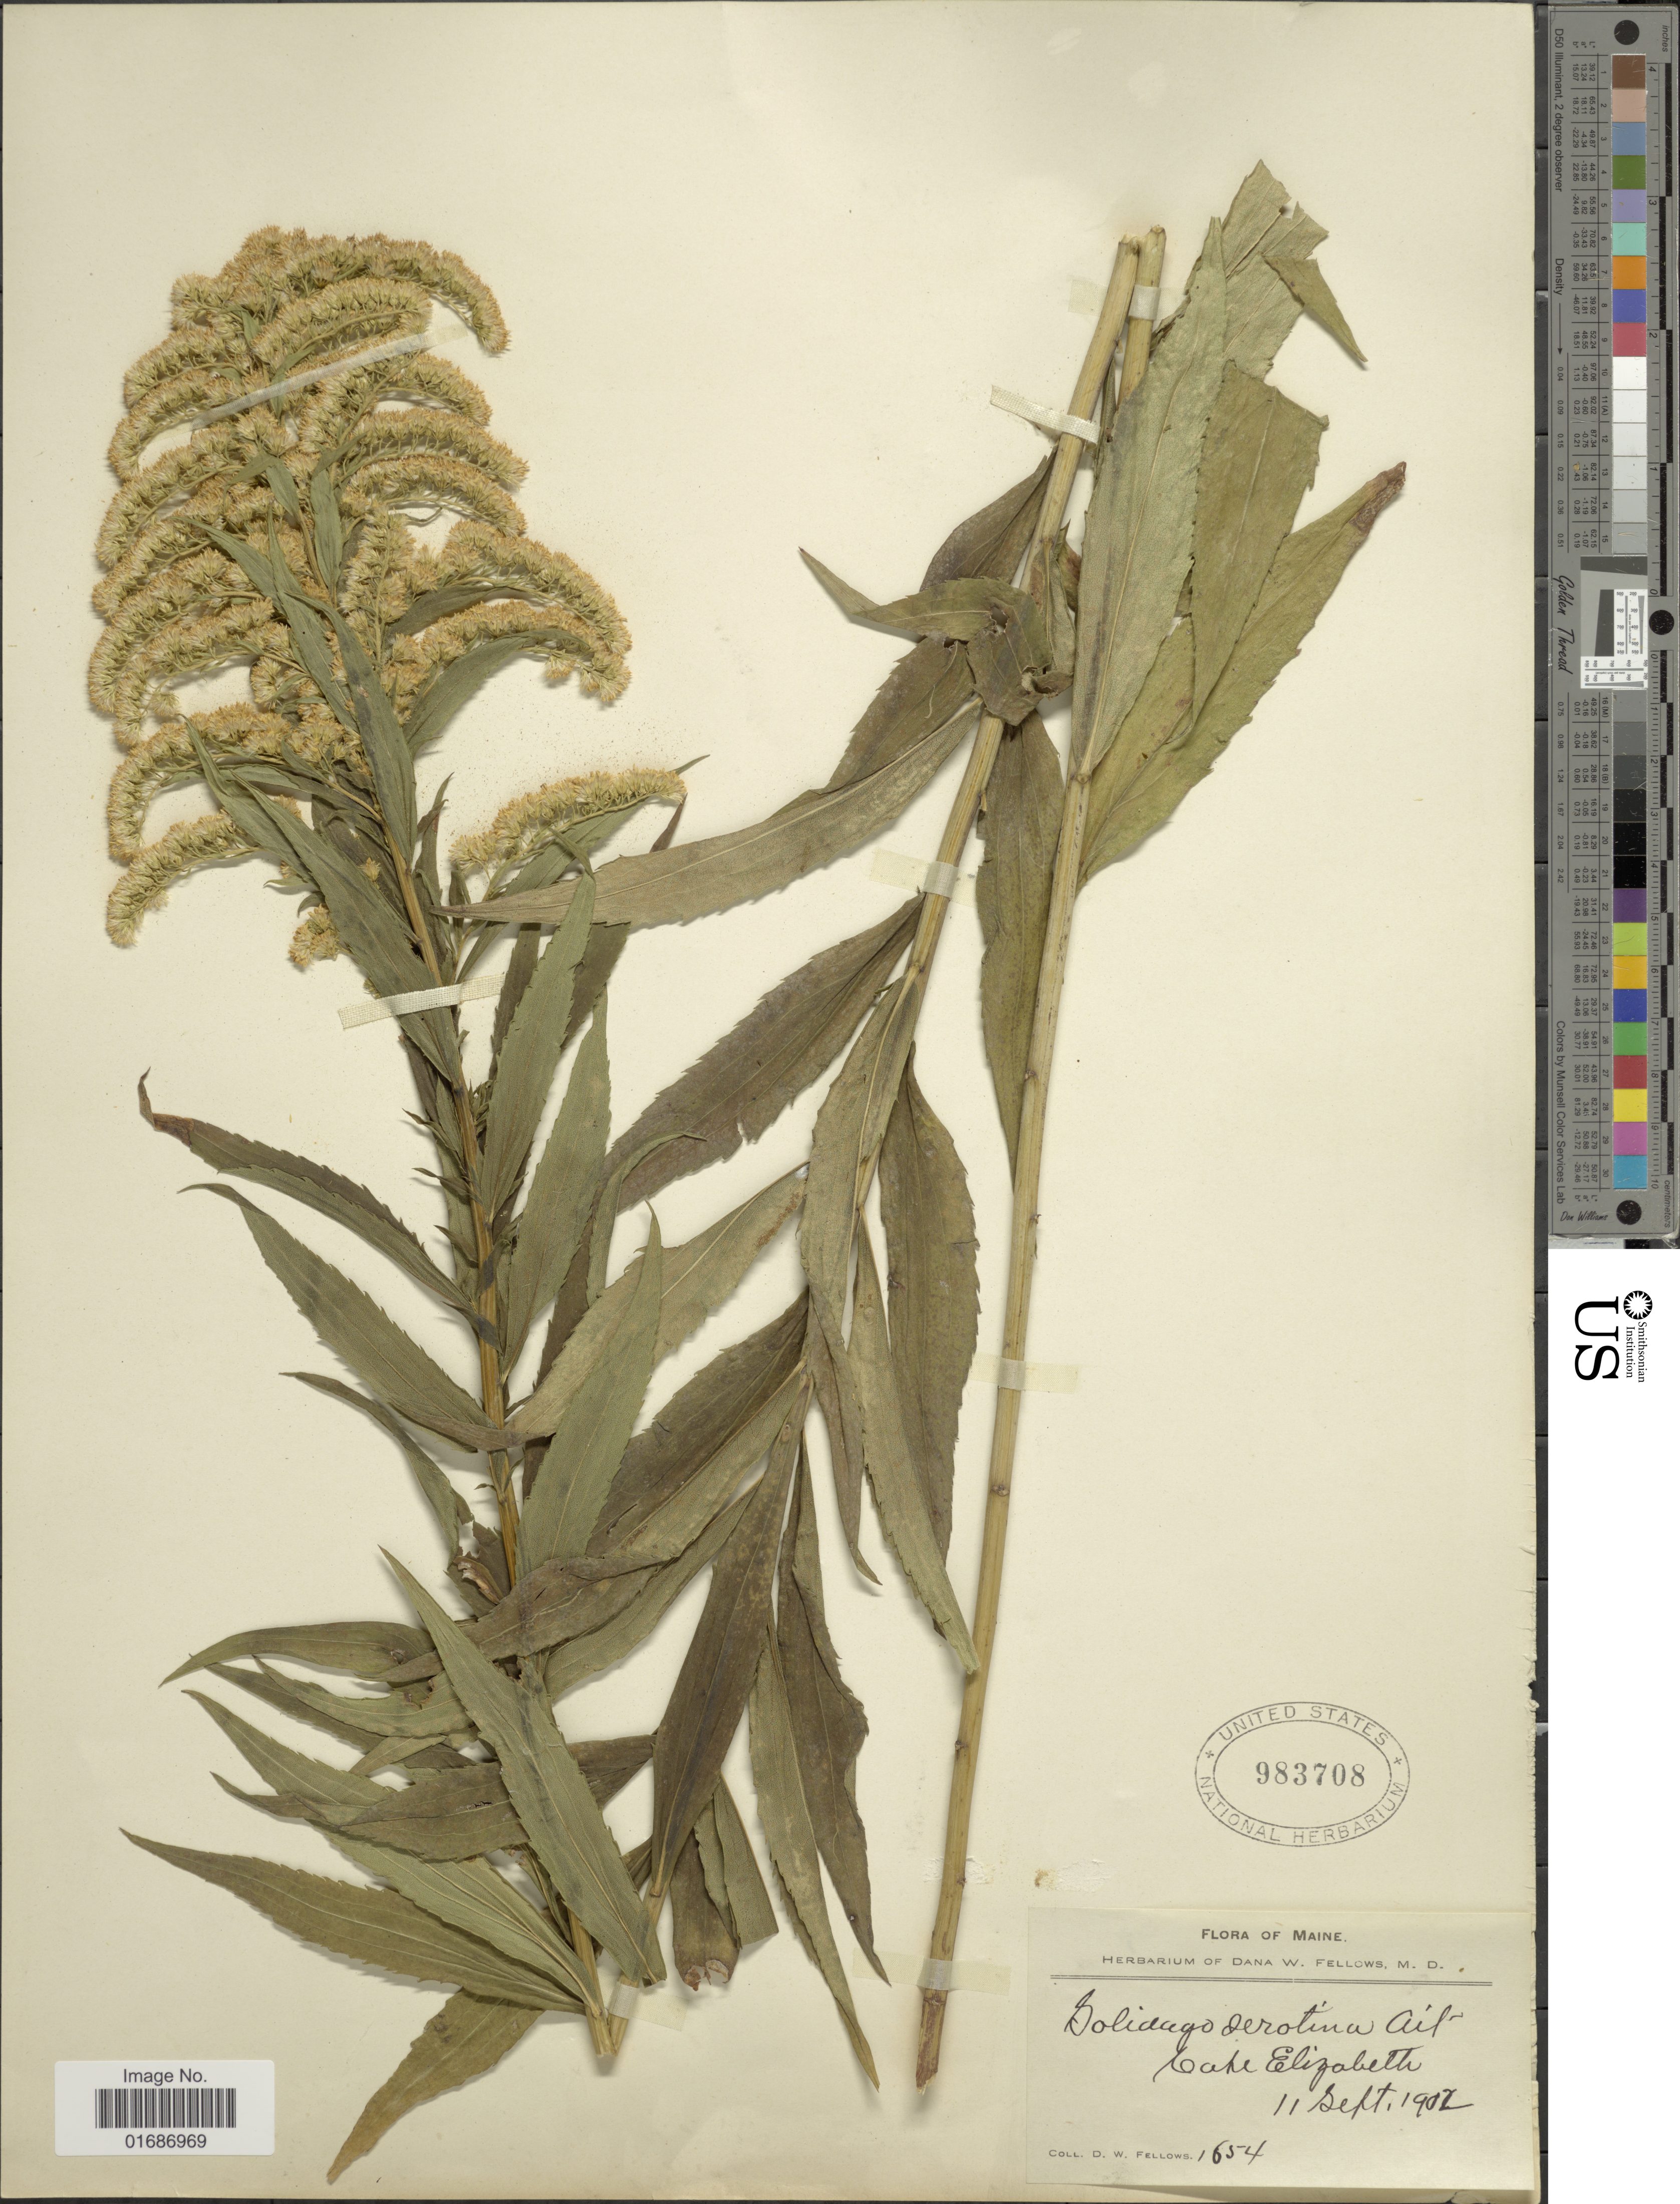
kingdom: Plantae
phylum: Tracheophyta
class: Magnoliopsida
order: Asterales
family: Asteraceae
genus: Solidago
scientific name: Solidago gigantea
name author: Aiton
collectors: D. W. Fellows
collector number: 1654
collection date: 1902-09-11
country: United States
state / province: Maine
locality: Lake Elizabeth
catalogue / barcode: US 983708